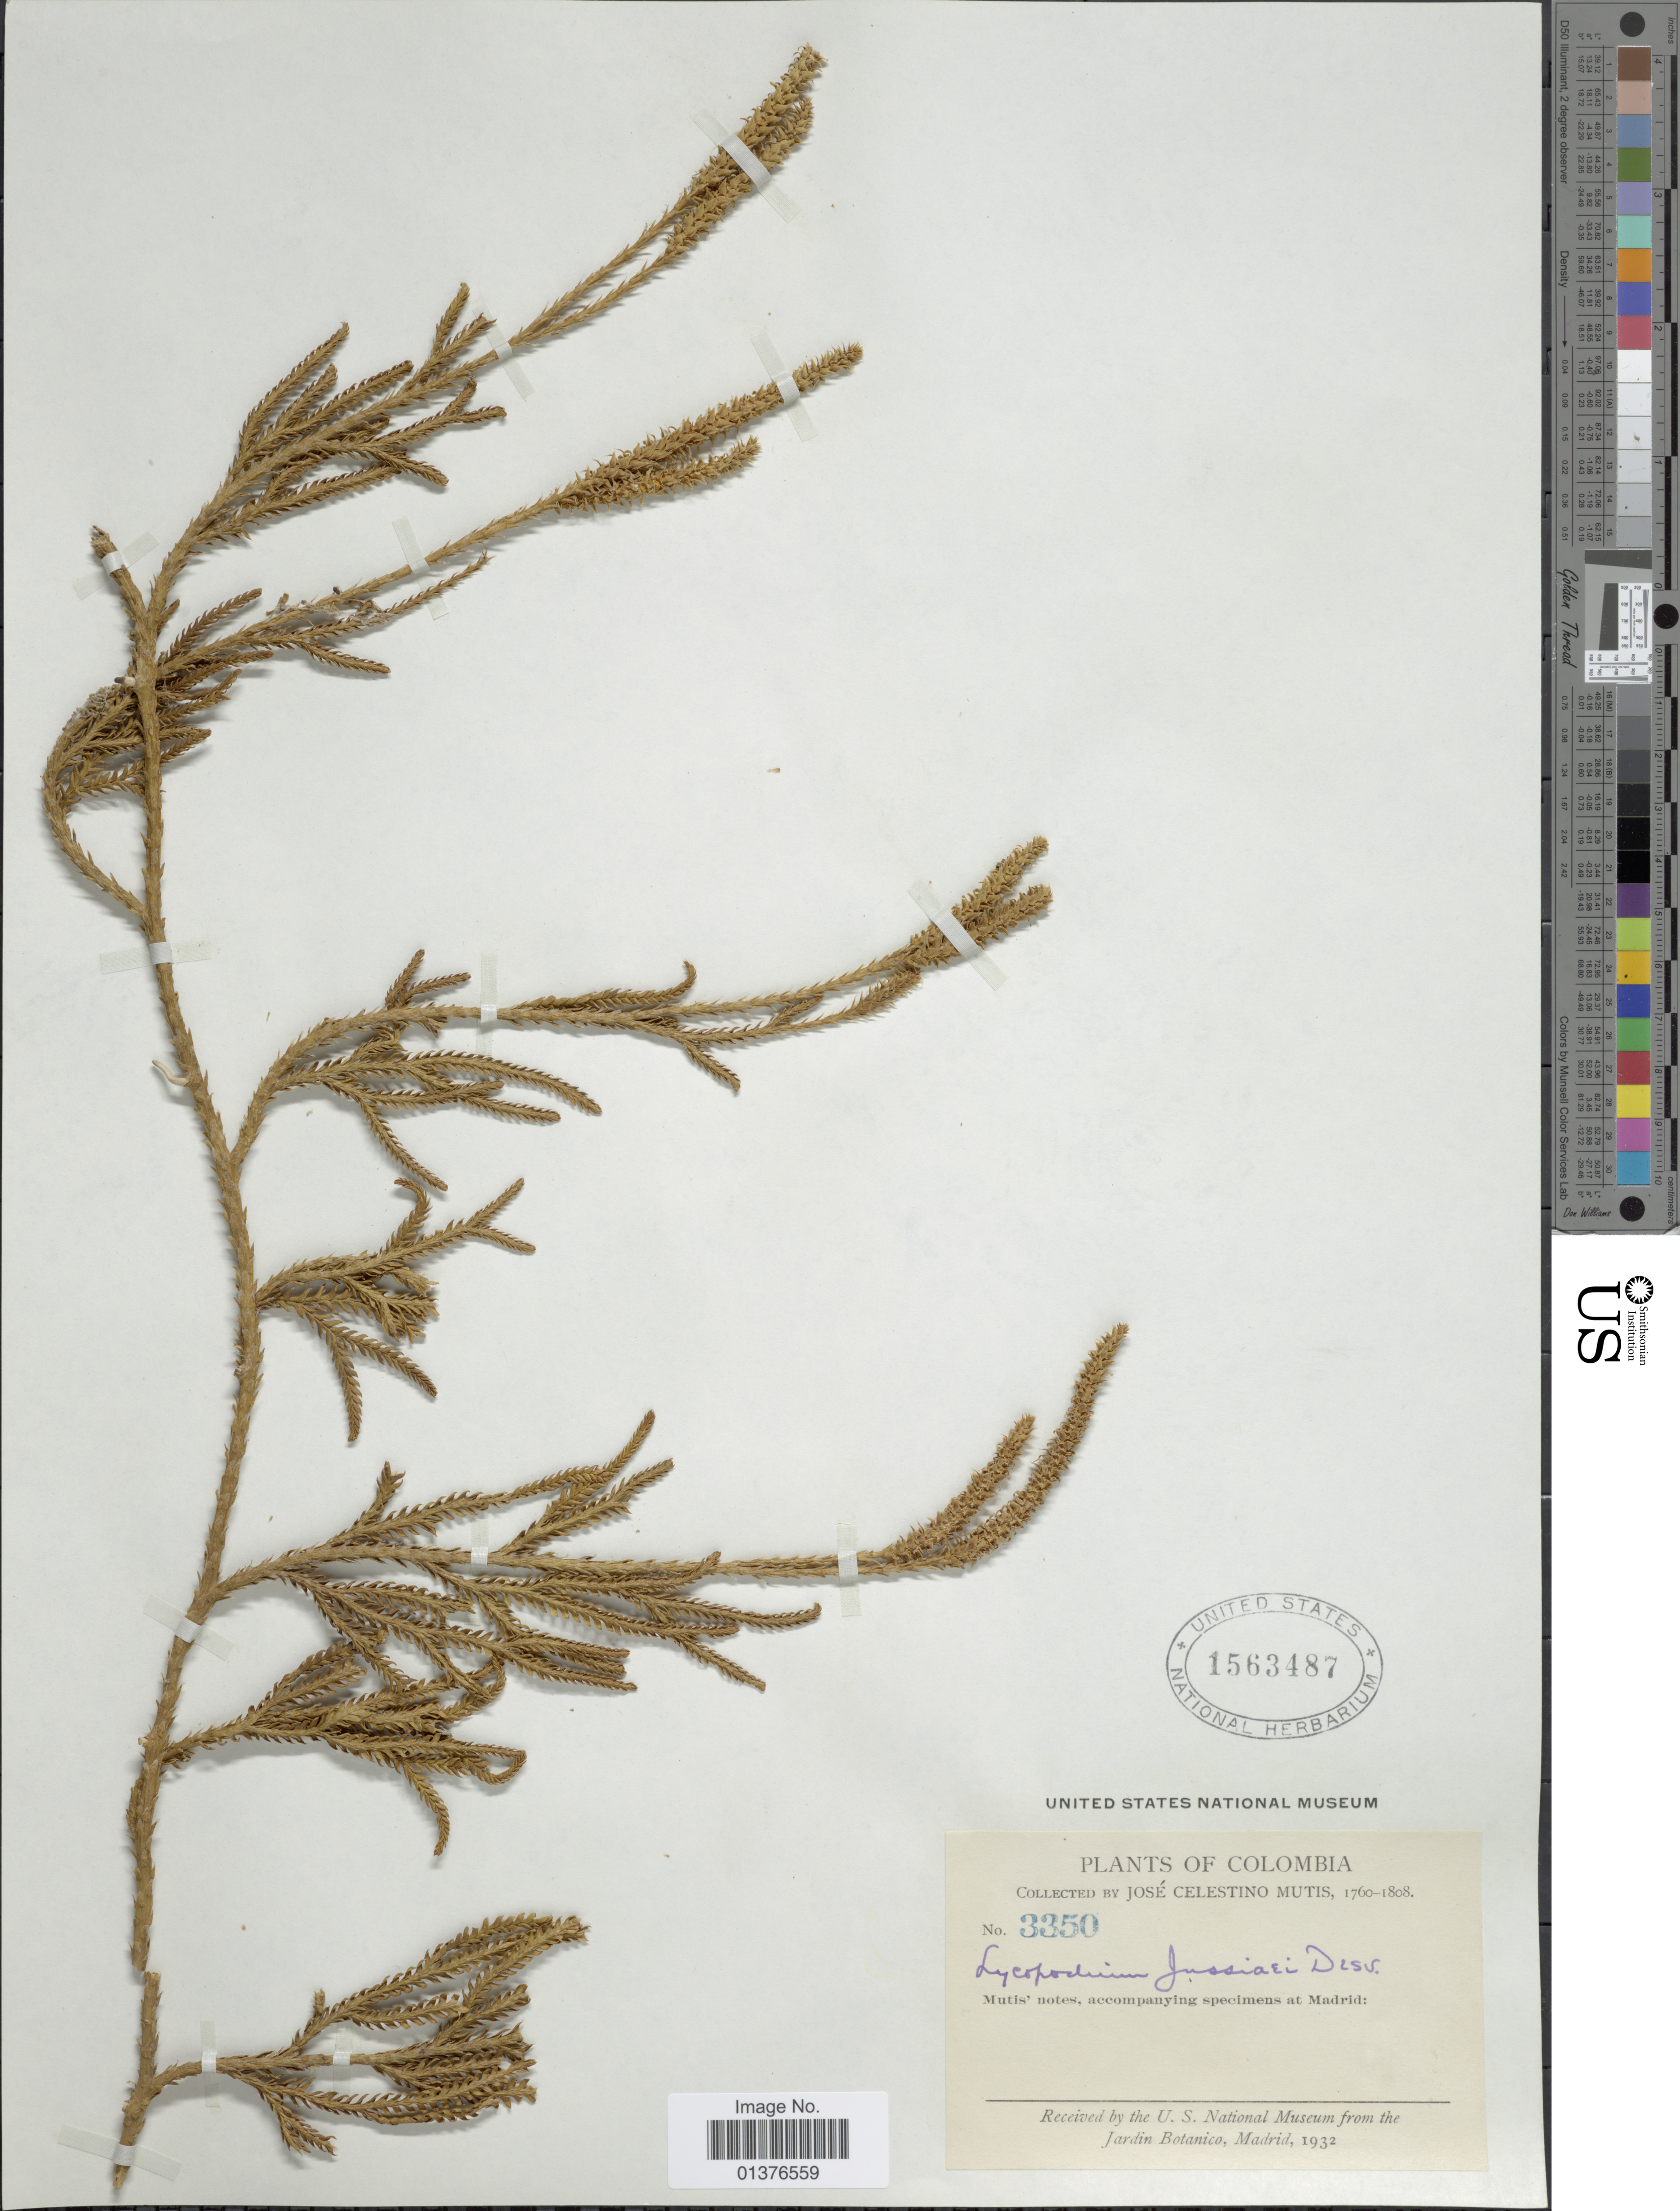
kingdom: Plantae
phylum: Tracheophyta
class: Lycopodiopsida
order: Lycopodiales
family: Lycopodiaceae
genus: Diphasium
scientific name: Diphasium jussiaei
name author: (Desv.) C. Presl ex Rothm.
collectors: J. C. B. Mutis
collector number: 3350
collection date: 1760/1808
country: Colombia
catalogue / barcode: US 1563487